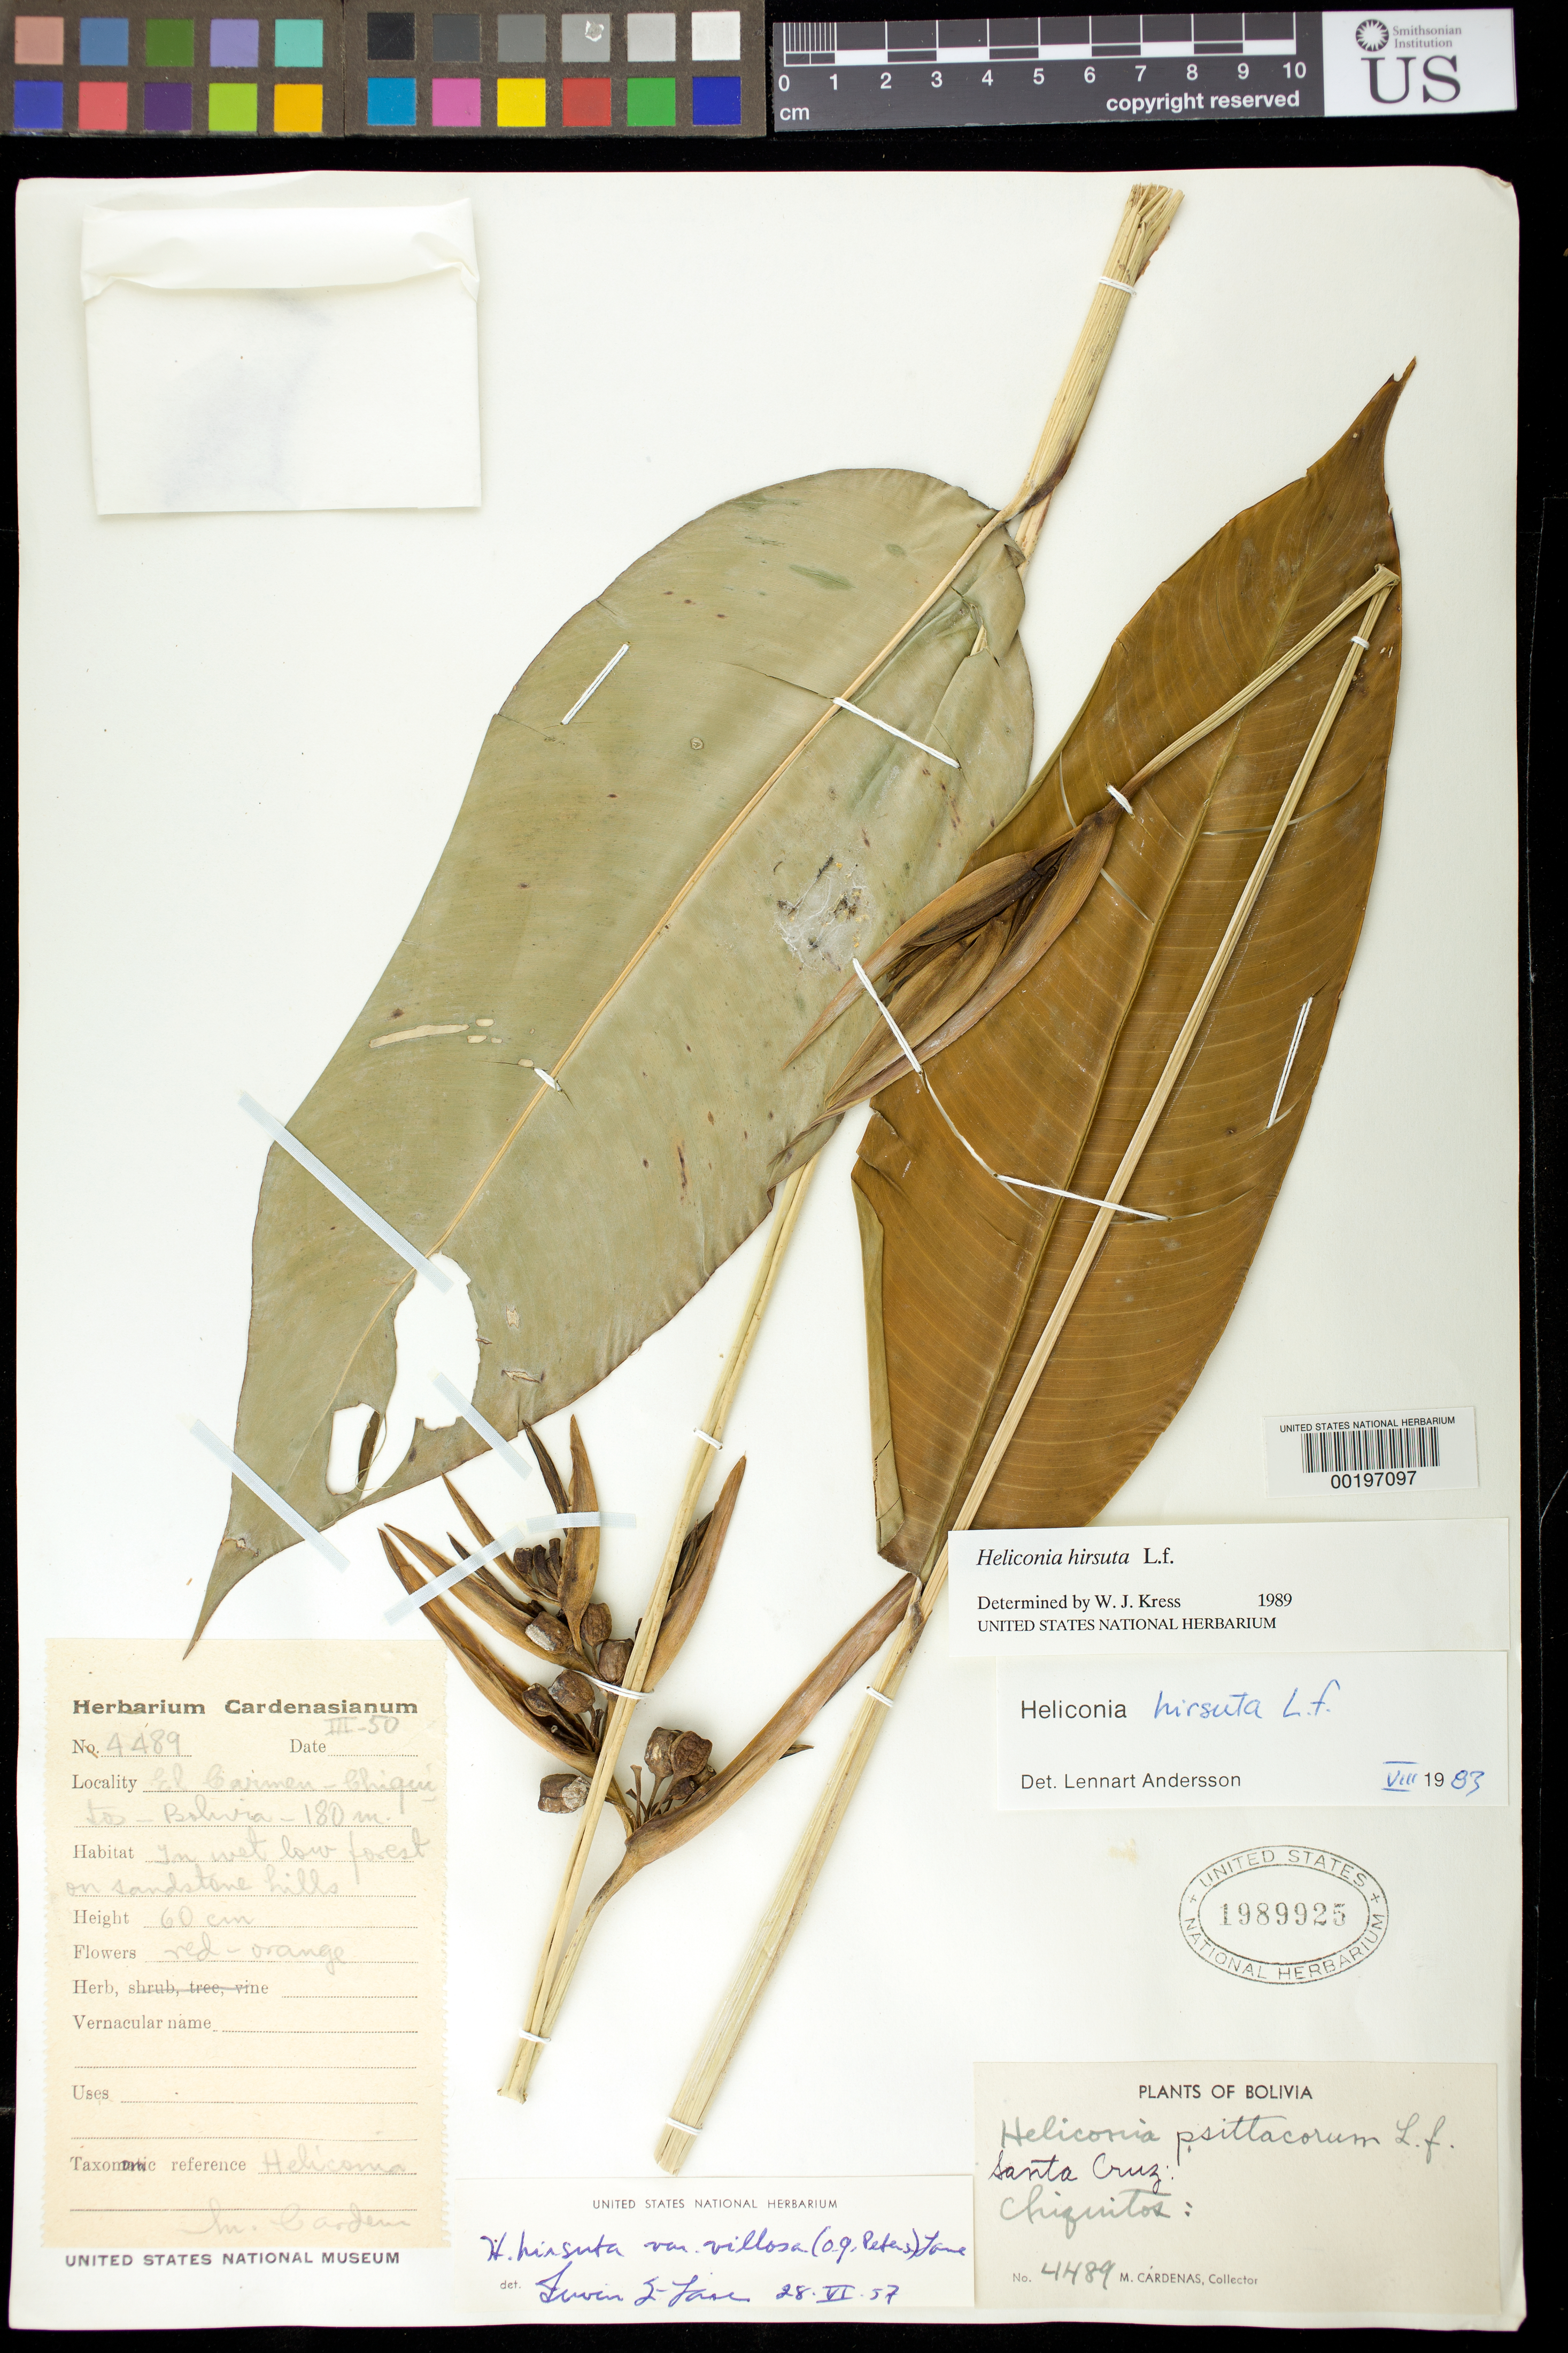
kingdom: Plantae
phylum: Tracheophyta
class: Liliopsida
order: Zingiberales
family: Heliconiaceae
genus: Heliconia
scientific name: Heliconia hirsuta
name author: L. f.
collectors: M. Cárdenas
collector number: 4489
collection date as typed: Mar 1950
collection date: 1950-03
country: Bolivia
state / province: Santa Cruz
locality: El Carmen - Chiquitos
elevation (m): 180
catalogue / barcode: US 1989925